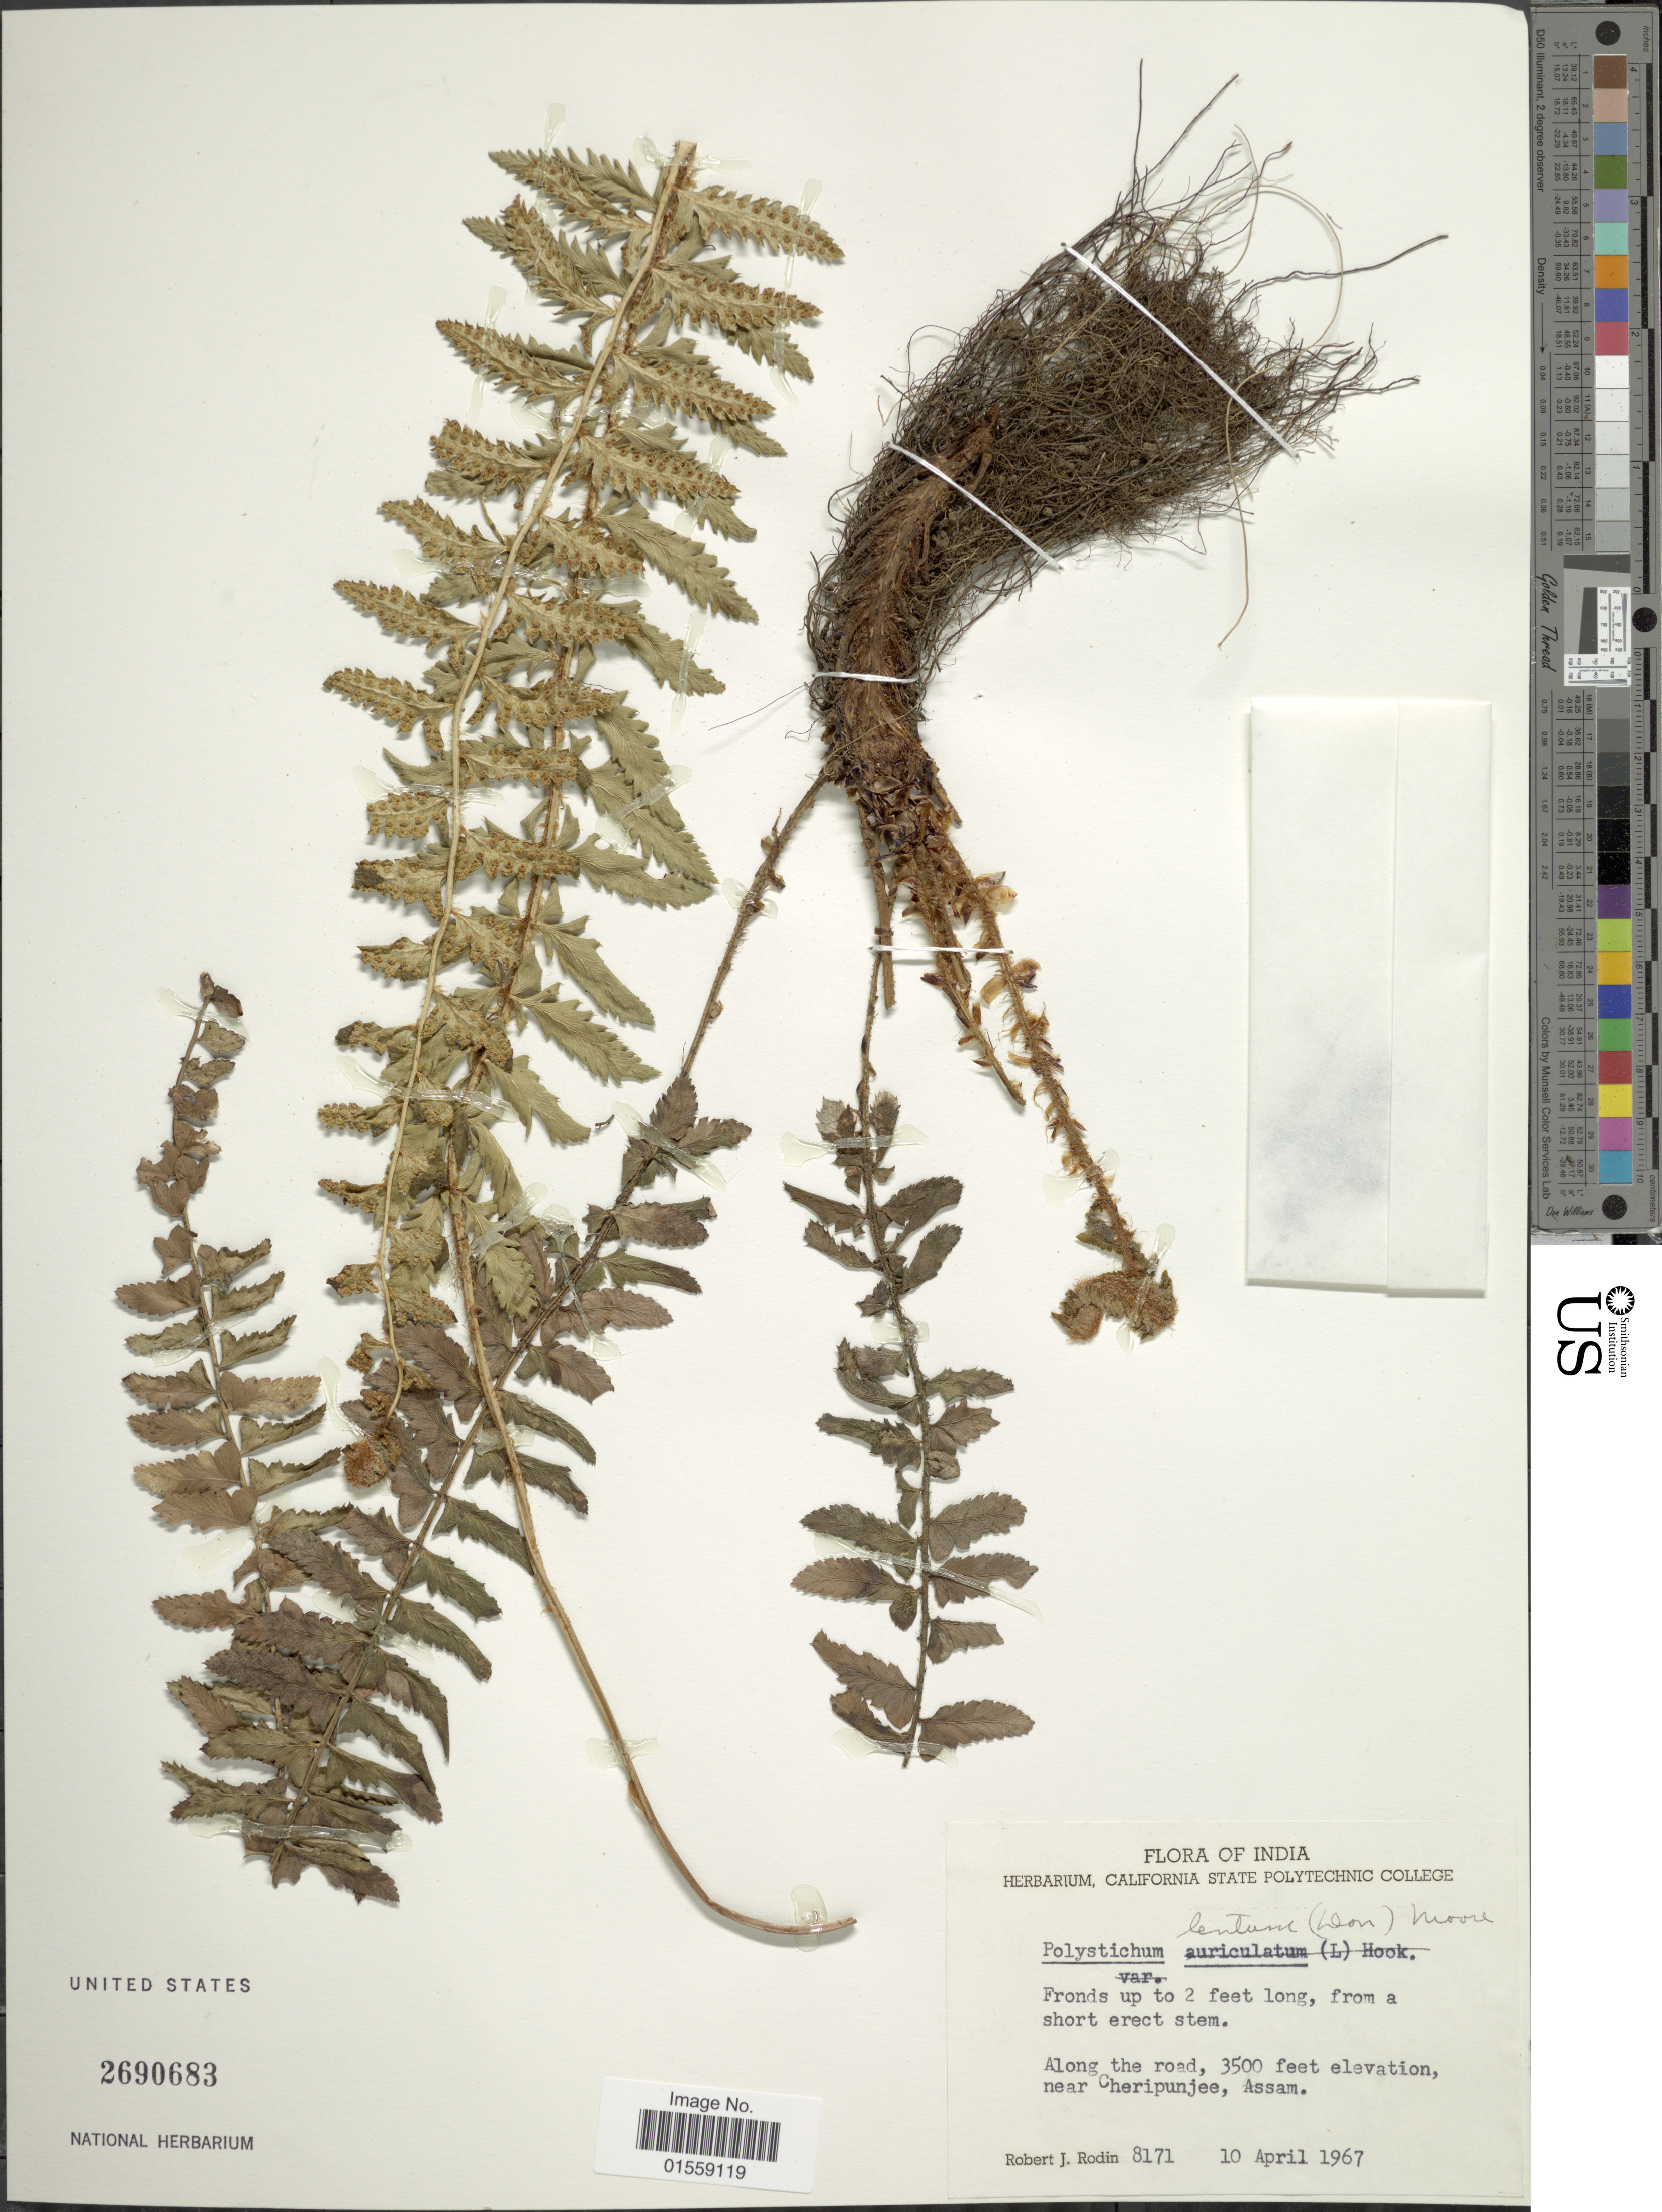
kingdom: Plantae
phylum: Tracheophyta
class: Polypodiopsida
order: Polypodiales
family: Dryopteridaceae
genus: Polystichum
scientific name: Polystichum lentum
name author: (D. Don) T. Moore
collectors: J. Rodin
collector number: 8171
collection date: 1967-04-10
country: India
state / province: Assam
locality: Along the road, near Cheripunjee, Assam.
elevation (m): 1067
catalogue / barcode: US 2690683